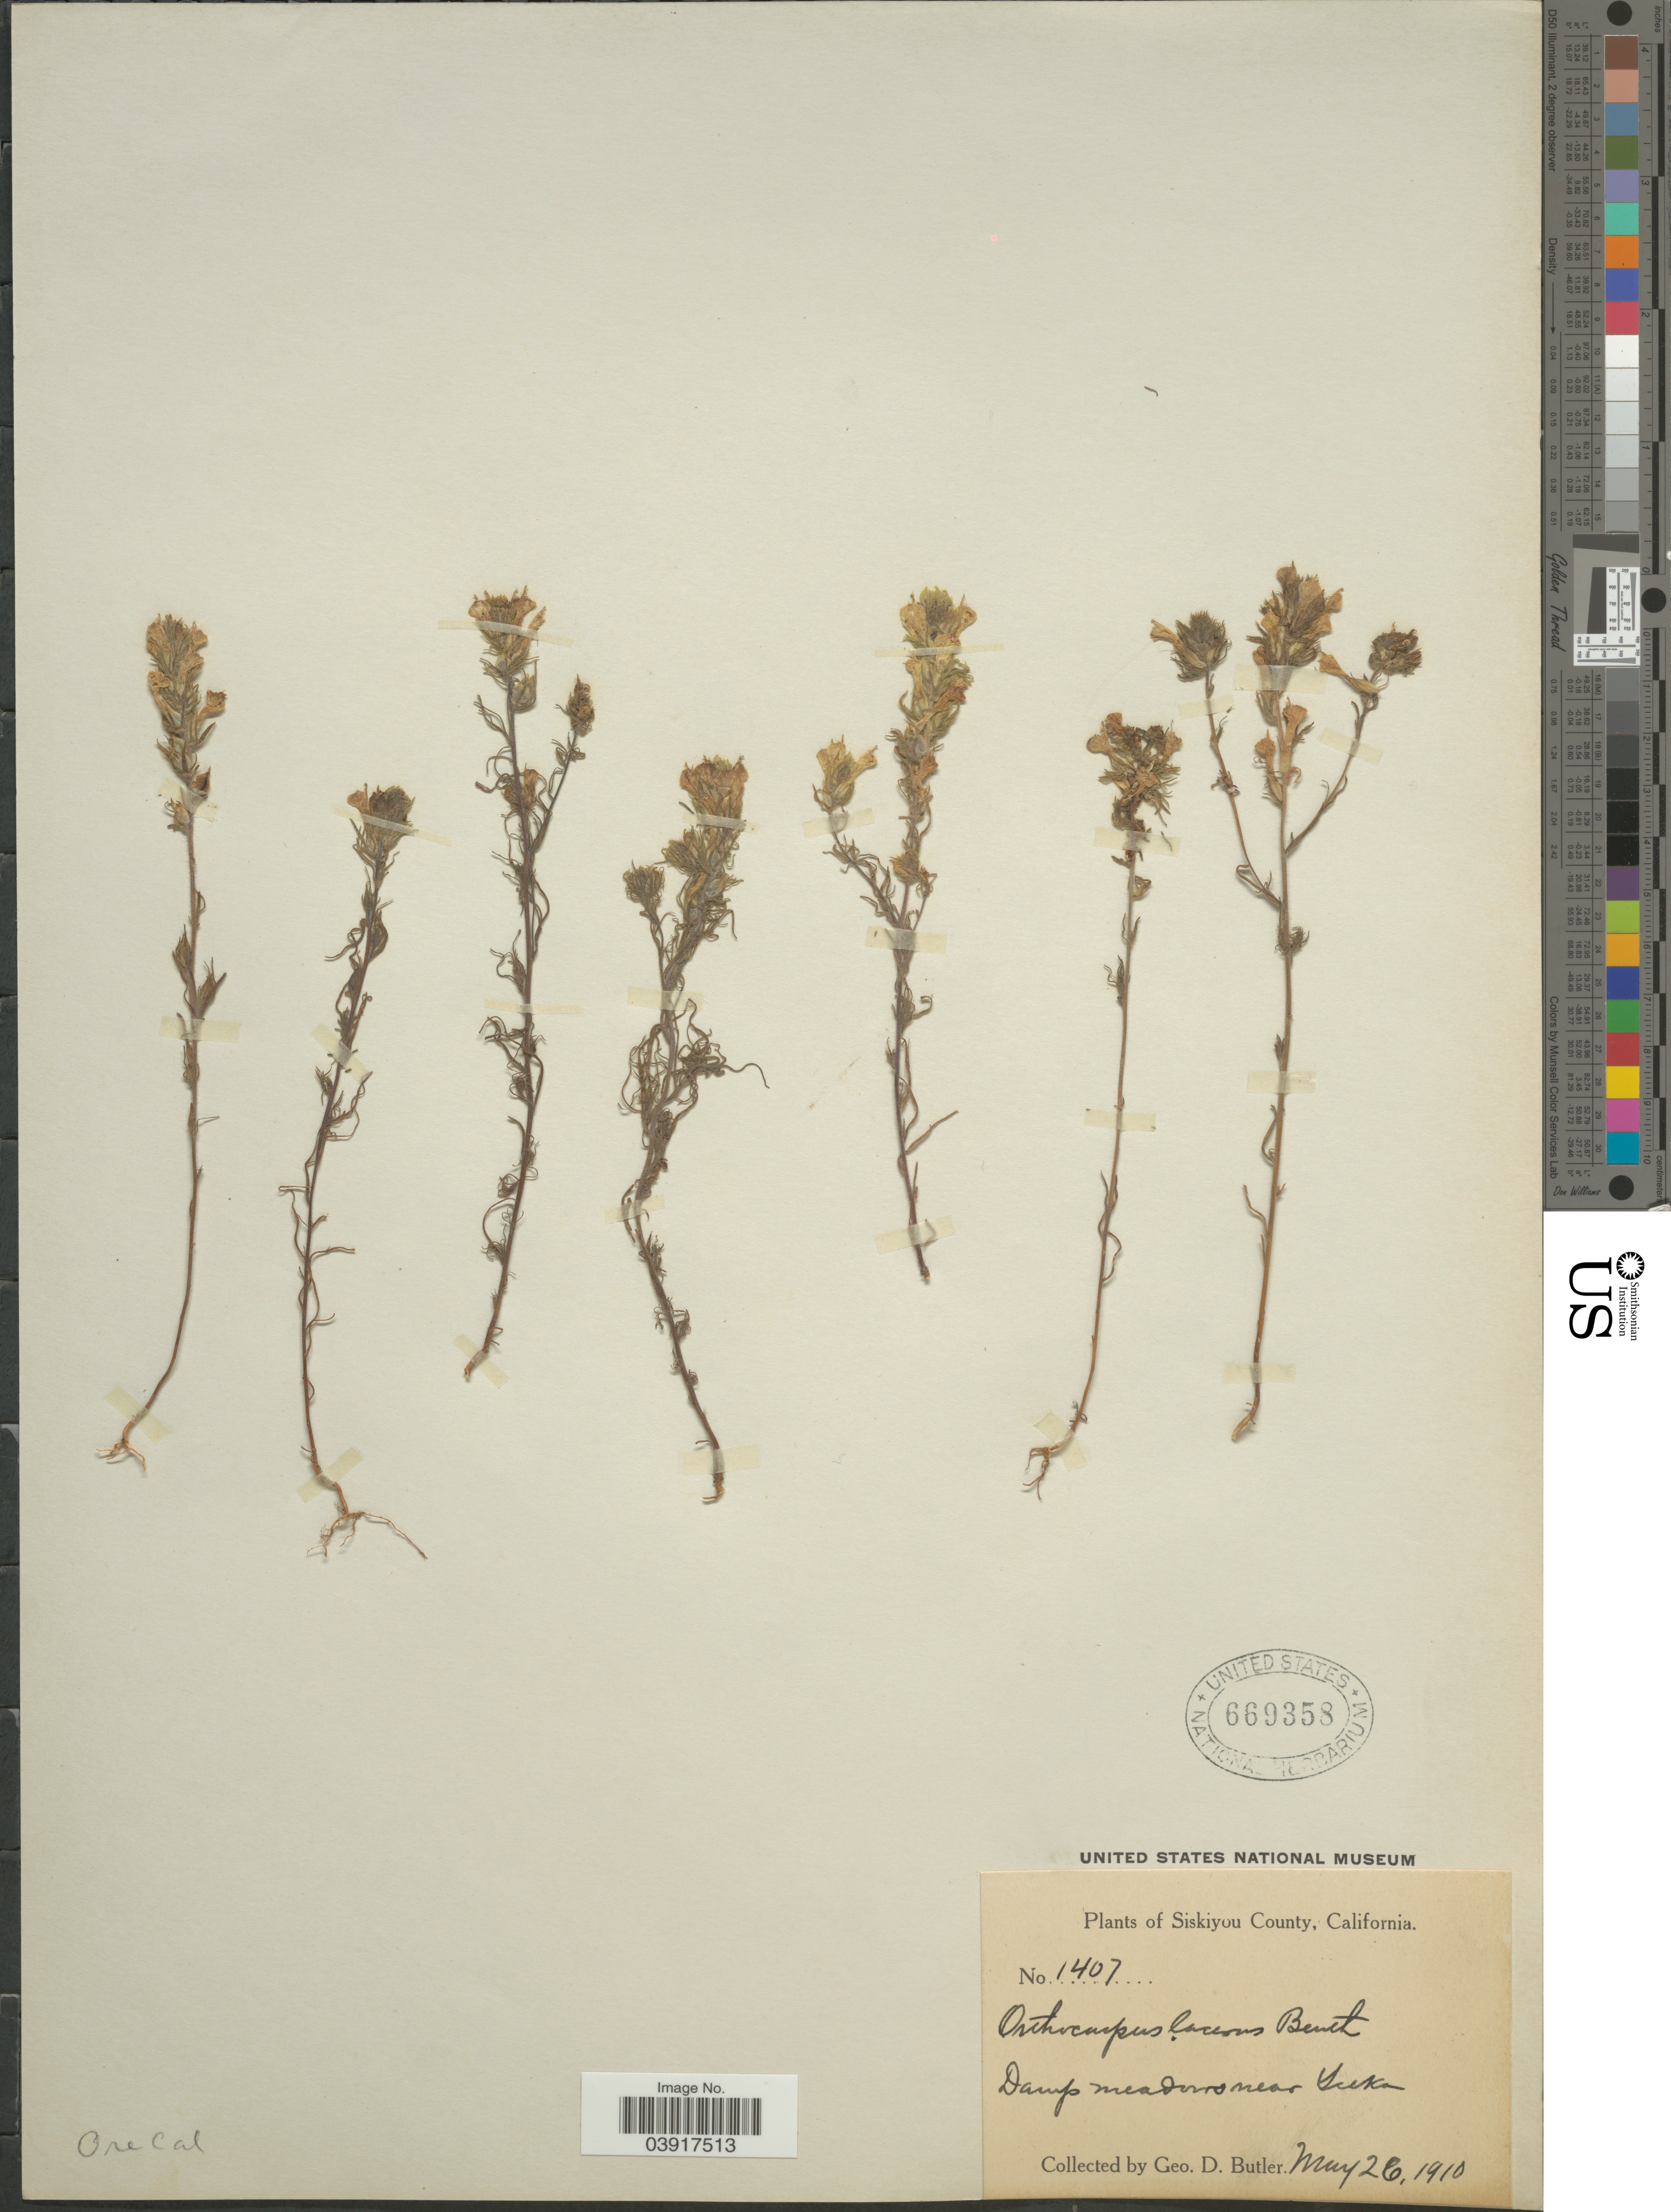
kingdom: Plantae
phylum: Tracheophyta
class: Magnoliopsida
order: Lamiales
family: Orobanchaceae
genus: Orthocarpus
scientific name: Orthocarpus lacerus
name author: Benth.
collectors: G. D. Butler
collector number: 1407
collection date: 1910-05-26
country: United States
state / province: California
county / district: Siskiyou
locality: Siskiyou County. Damp meadows near Yreka.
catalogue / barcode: US 669358